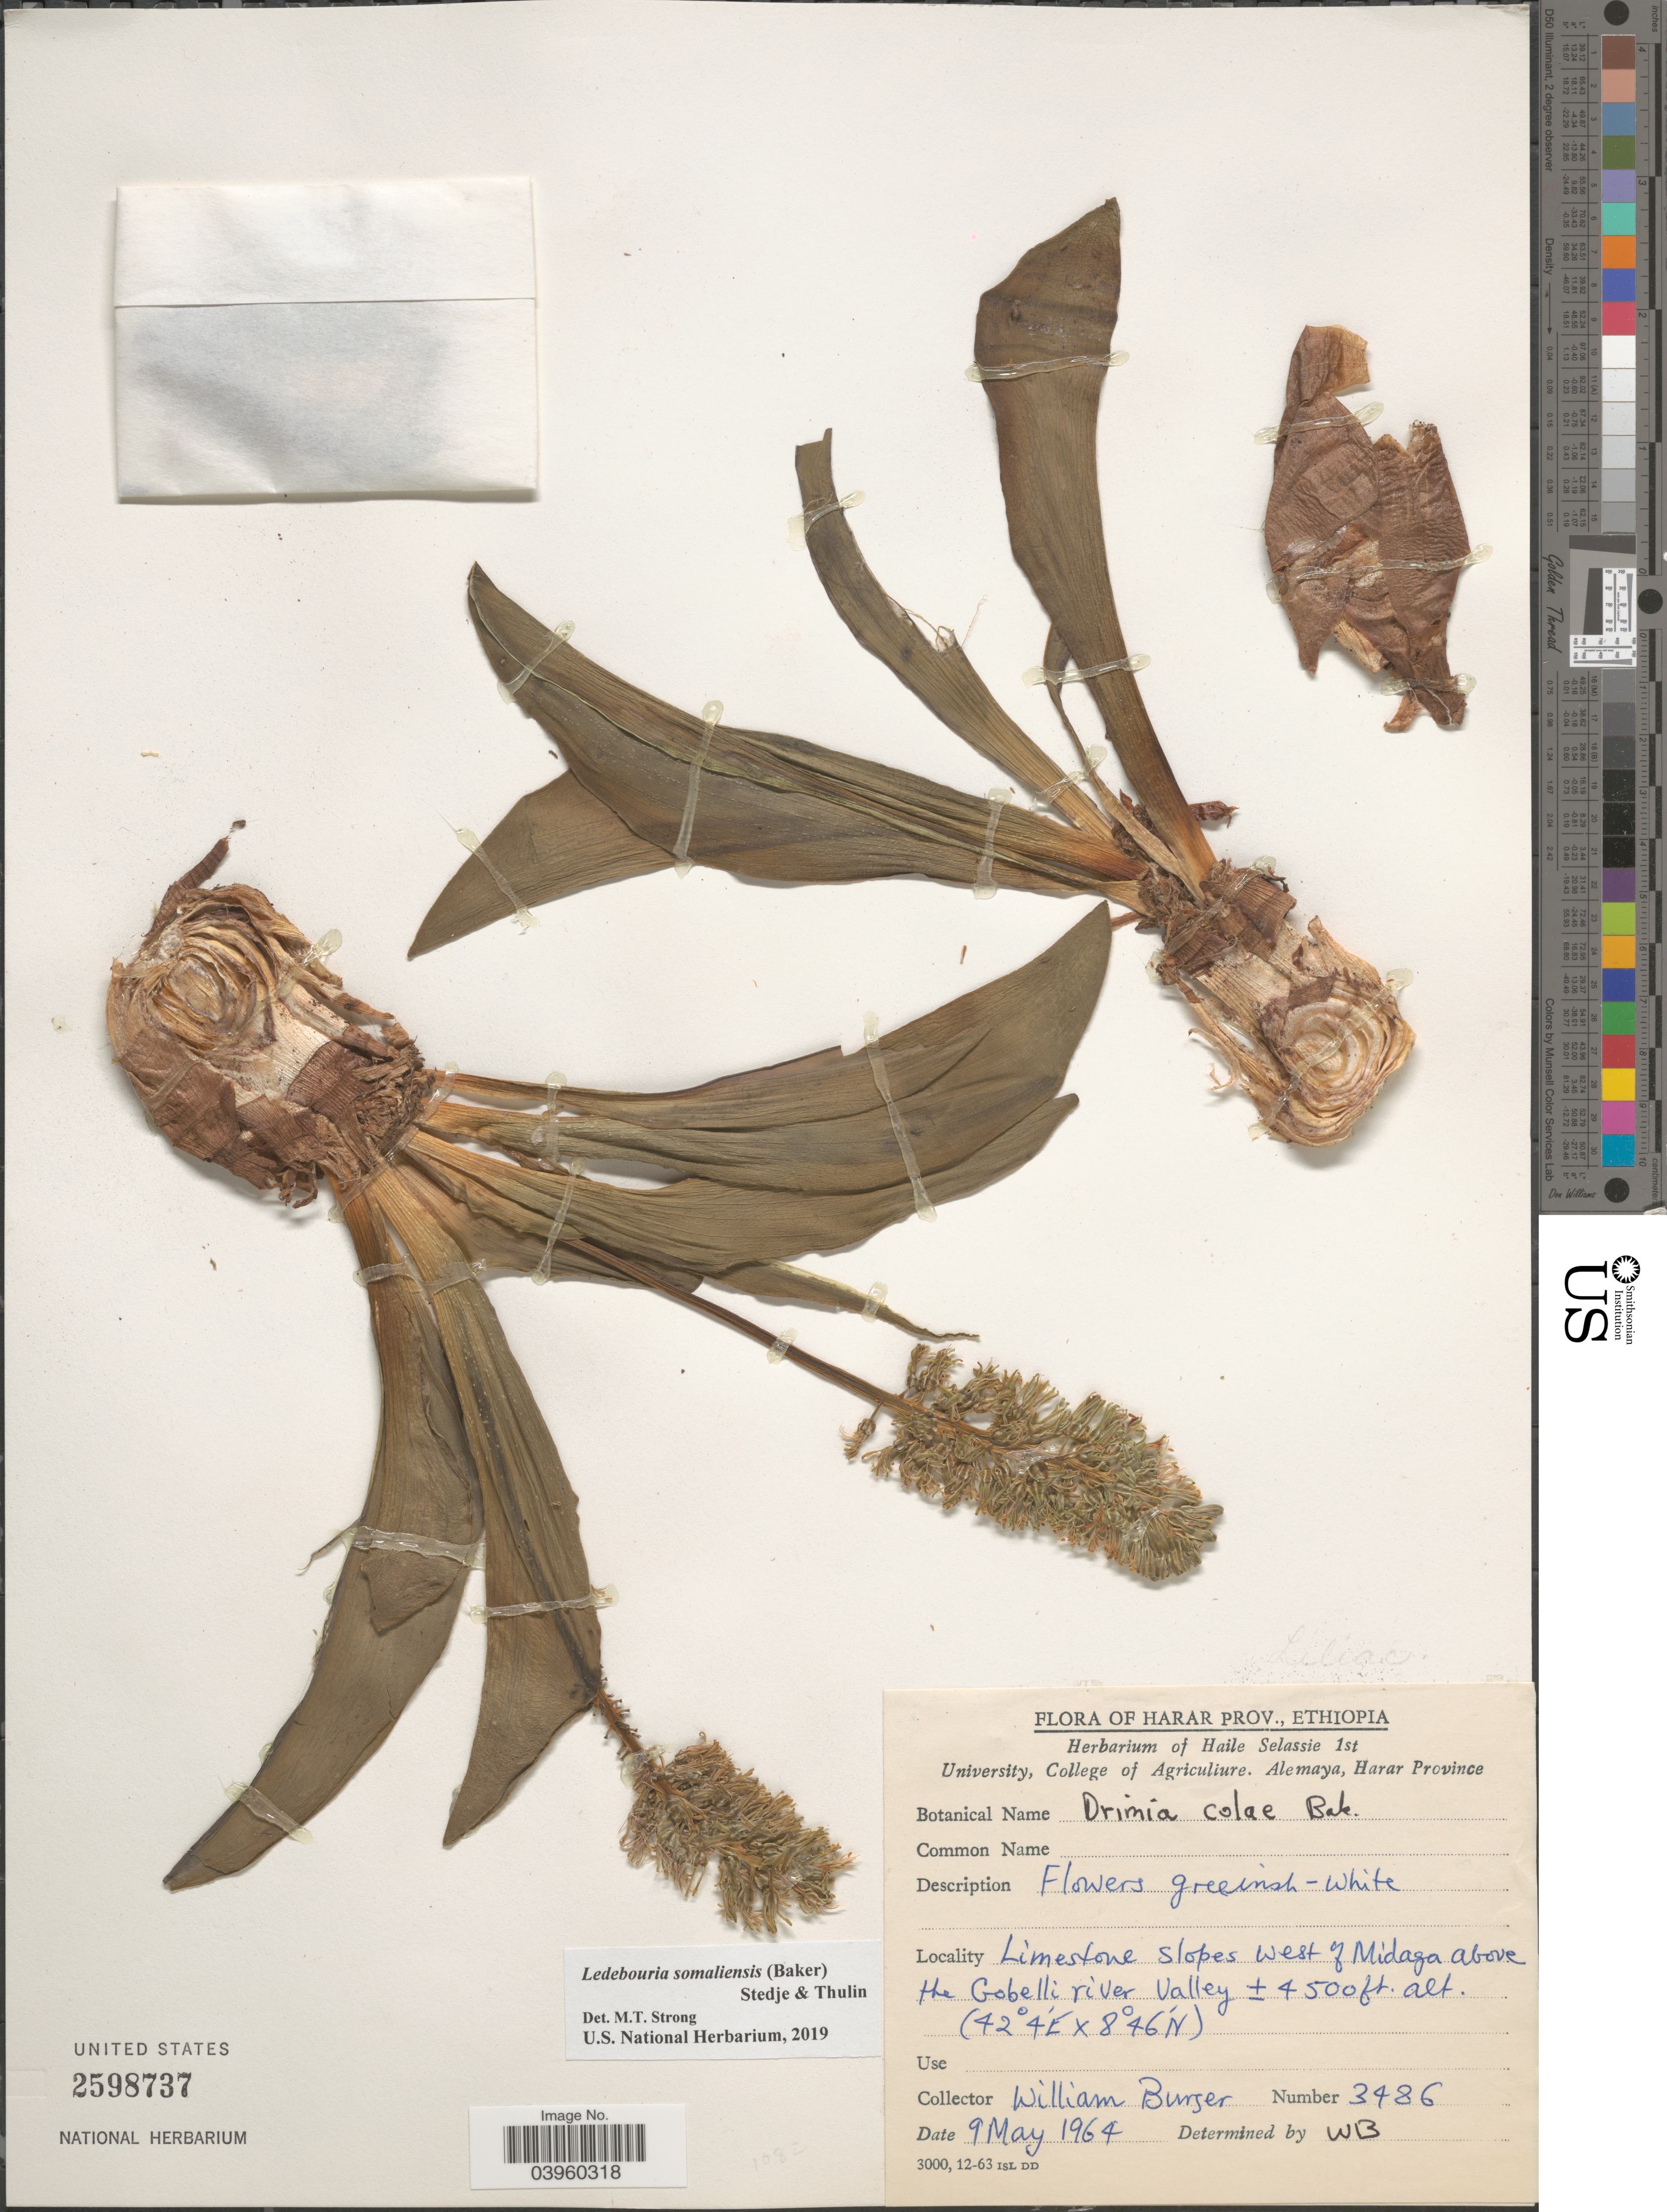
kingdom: Plantae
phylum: Tracheophyta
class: Liliopsida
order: Asparagales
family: Asparagaceae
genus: Ledebouria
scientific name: Ledebouria somaliensis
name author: (Baker) Stedje & Thulin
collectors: W. Burger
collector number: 3486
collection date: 1964-05-09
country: Ethiopia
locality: Harar Prov. Limestone slopes west of Midaga above the Gobelli river Valley.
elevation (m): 1372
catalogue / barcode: US 2598737